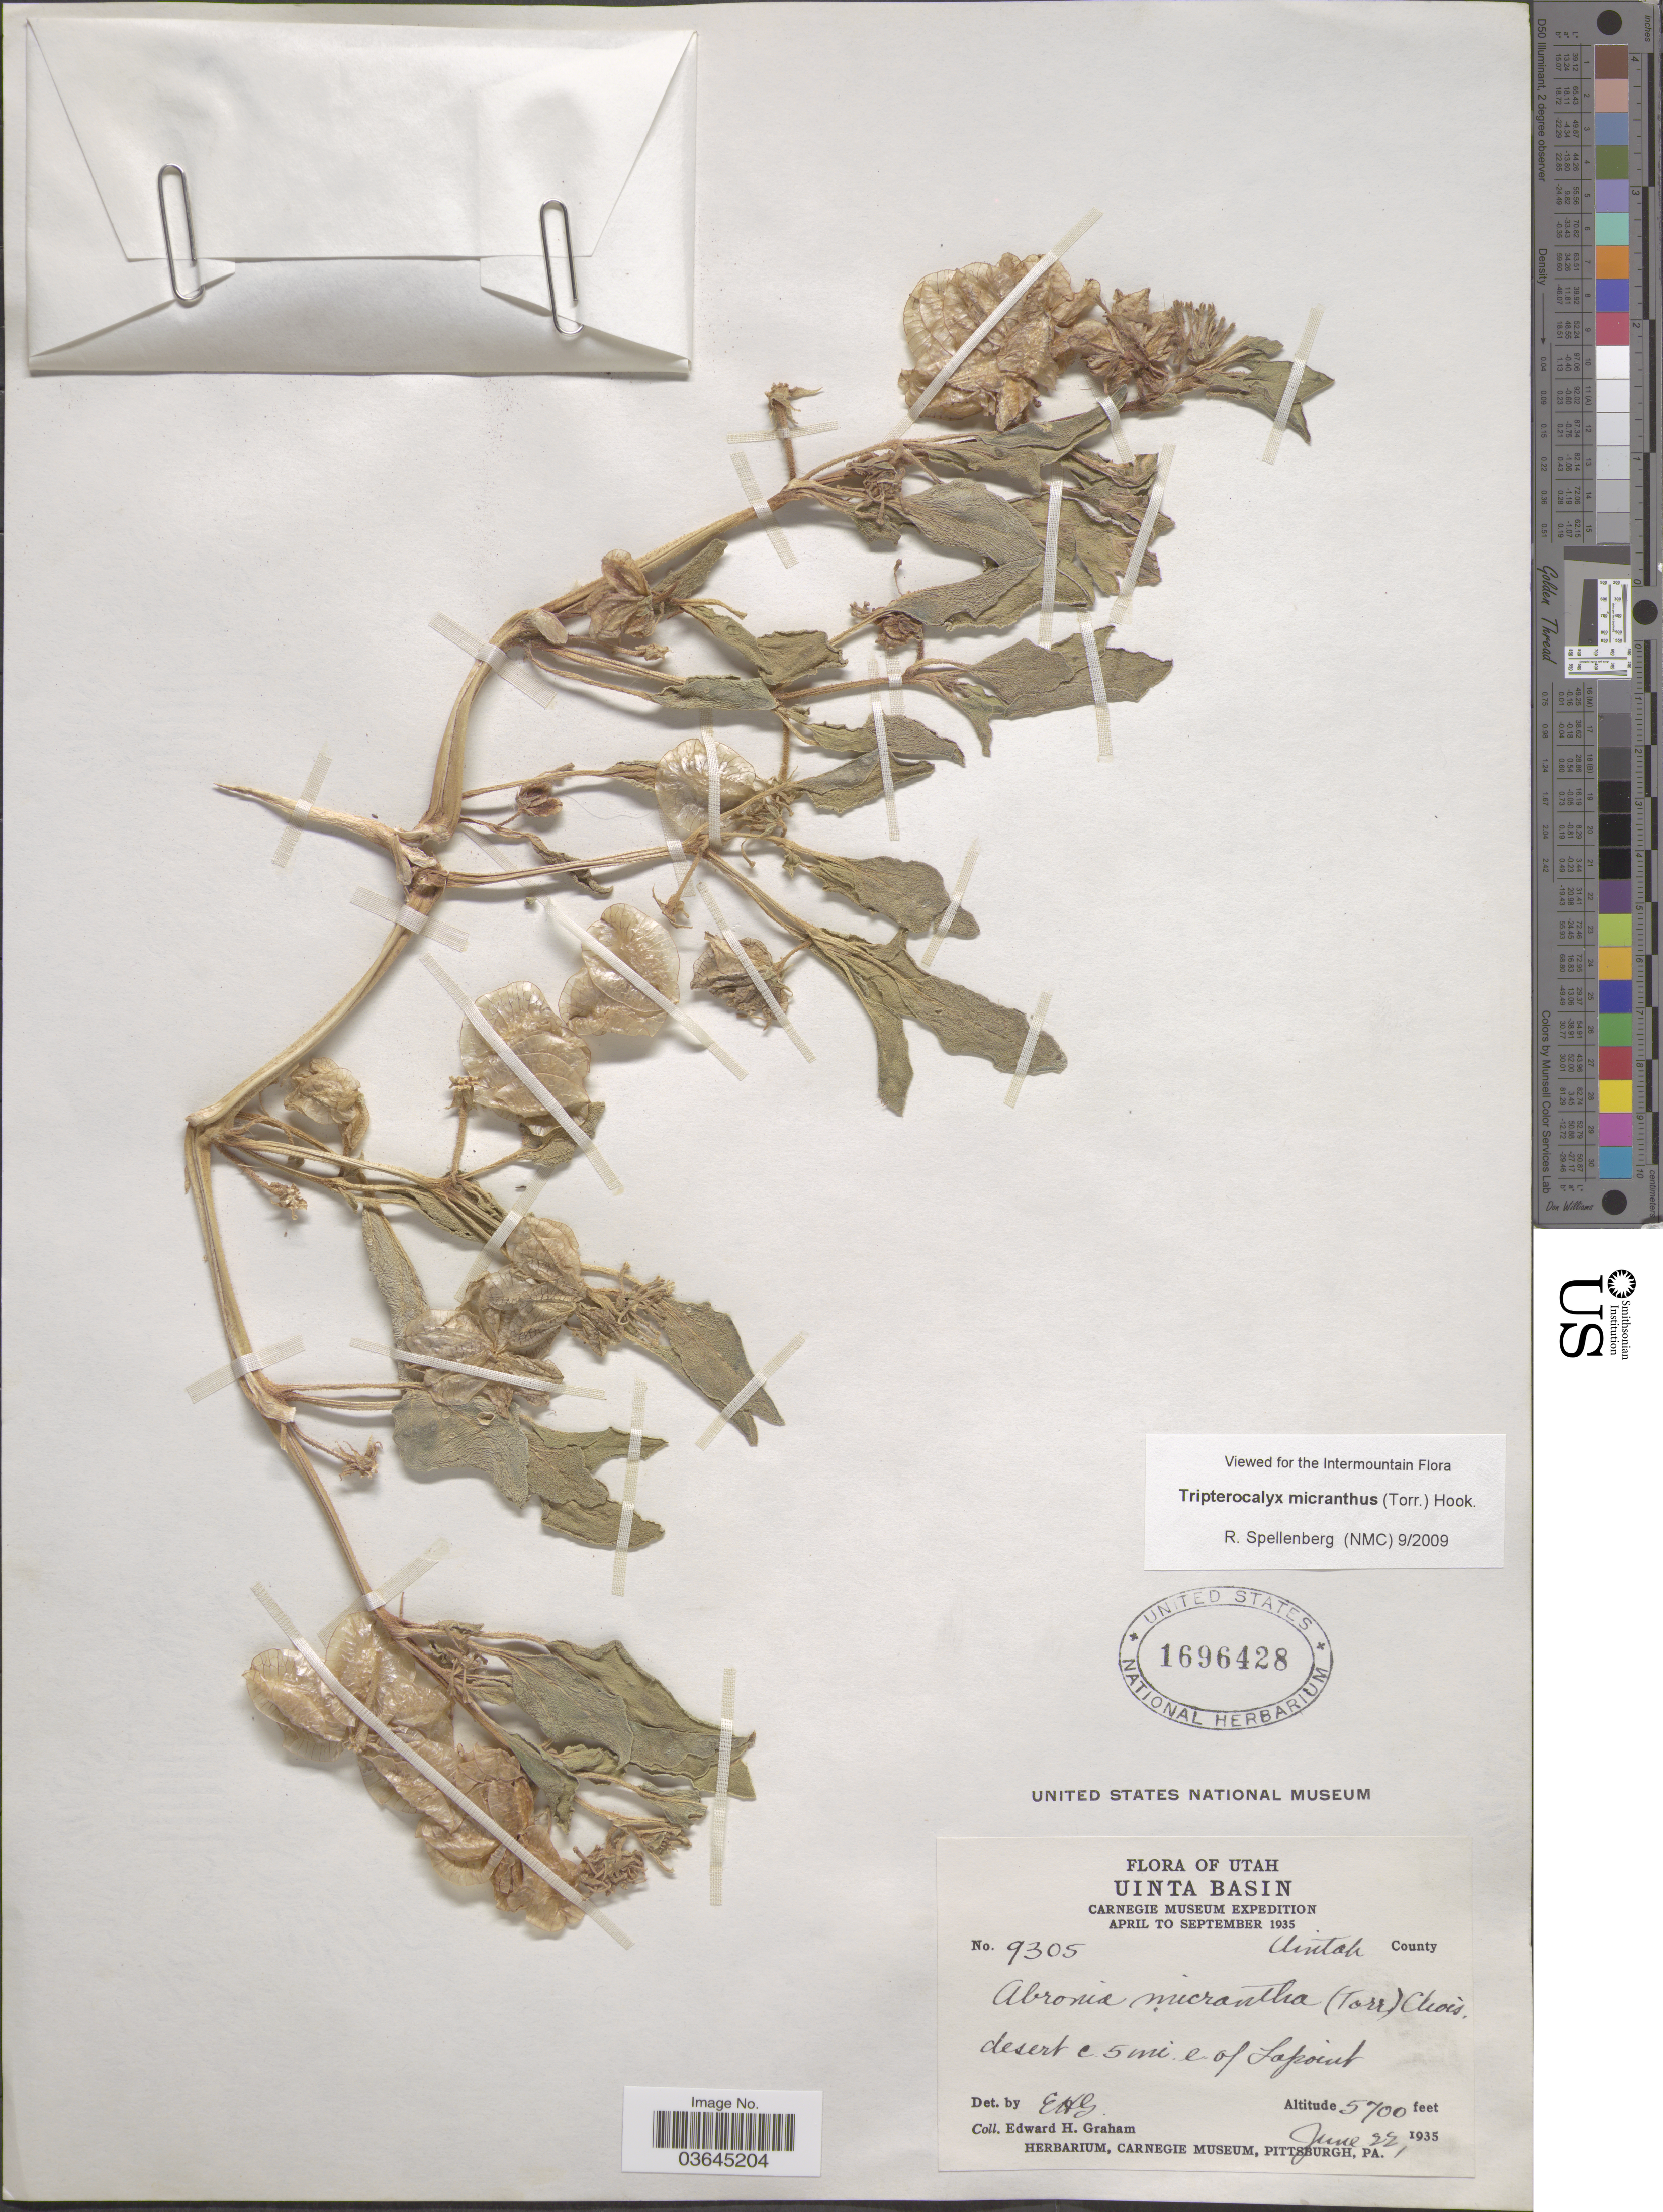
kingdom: Plantae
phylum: Tracheophyta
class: Magnoliopsida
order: Caryophyllales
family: Nyctaginaceae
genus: Tripterocalyx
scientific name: Tripterocalyx micranthus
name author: (Torr.) Hook.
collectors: E. H. Graham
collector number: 9305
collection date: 1935-06-22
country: United States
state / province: Utah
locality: Uinta Basin. Uintah County. Desert c. 5 mi. e. of Lapoint.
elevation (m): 1737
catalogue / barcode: US 1696428